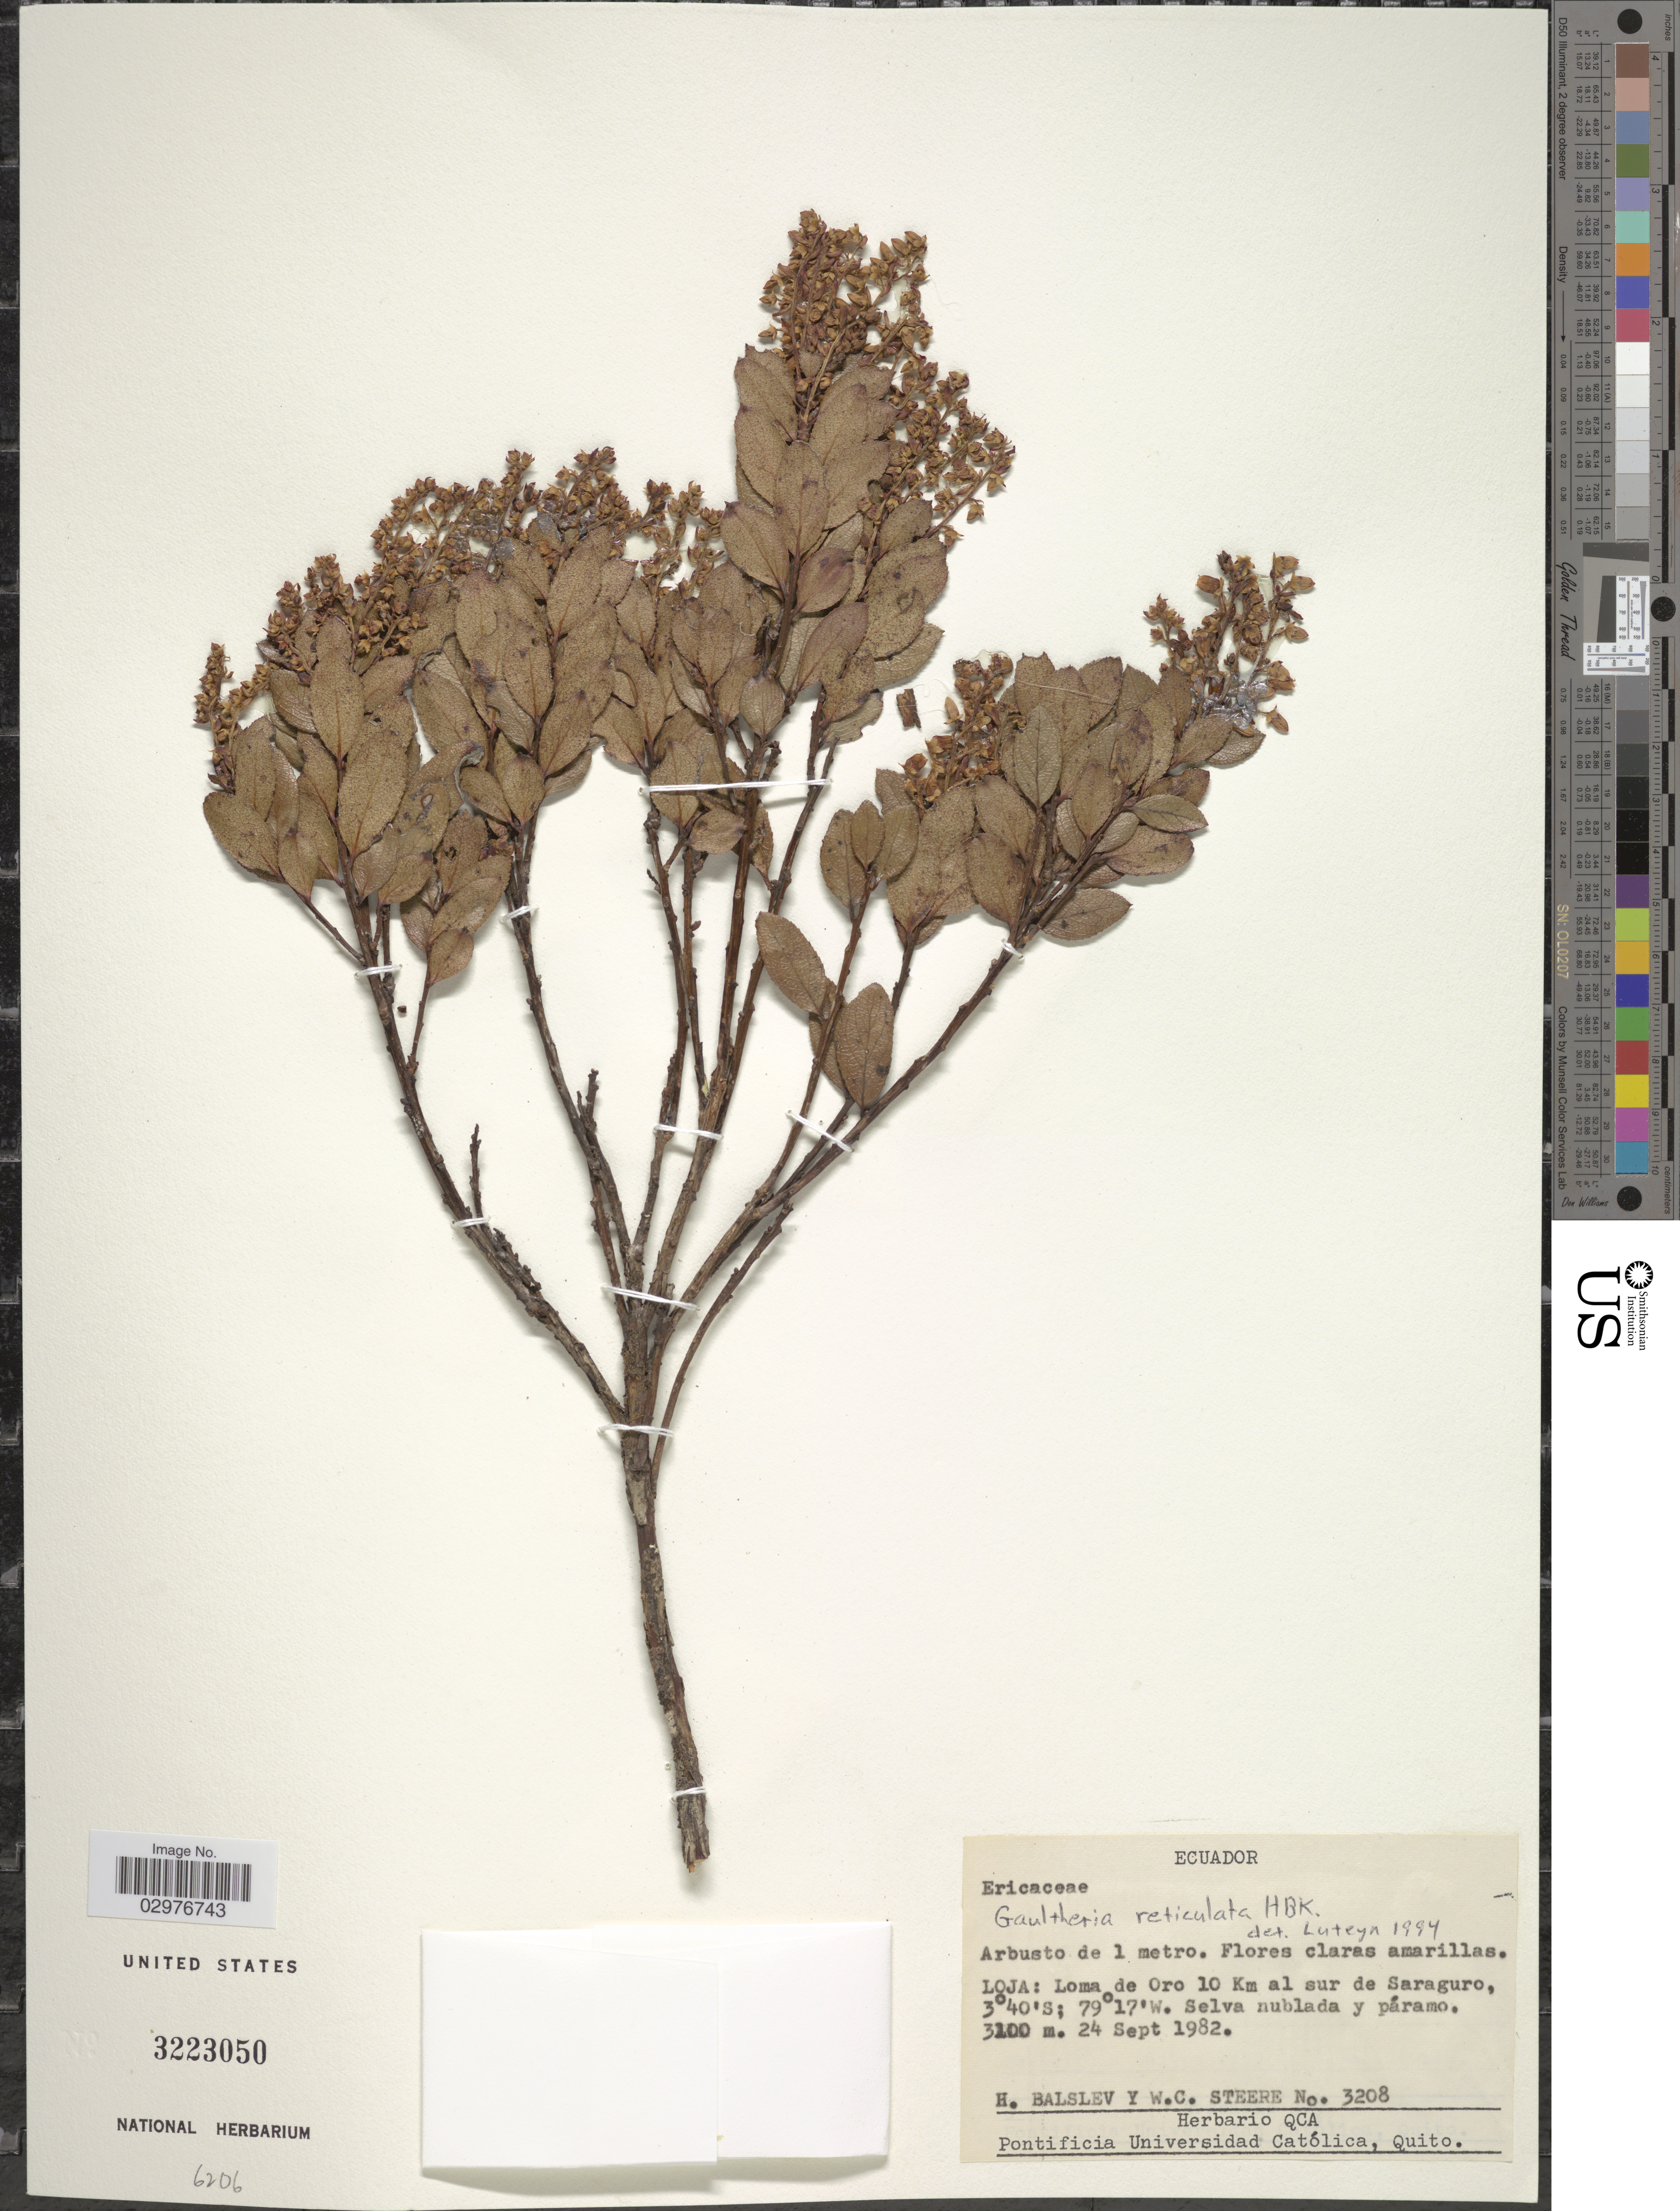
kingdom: Plantae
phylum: Tracheophyta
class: Magnoliopsida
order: Ericales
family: Ericaceae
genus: Gaultheria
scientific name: Gaultheria reticulata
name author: Kunth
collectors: H. Balslev & W. C. Steere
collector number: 3208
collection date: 1982-09-24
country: Ecuador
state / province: Loja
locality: Loma de Oro 10 Km al sur de Saraguro.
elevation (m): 3100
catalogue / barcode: US 3223050